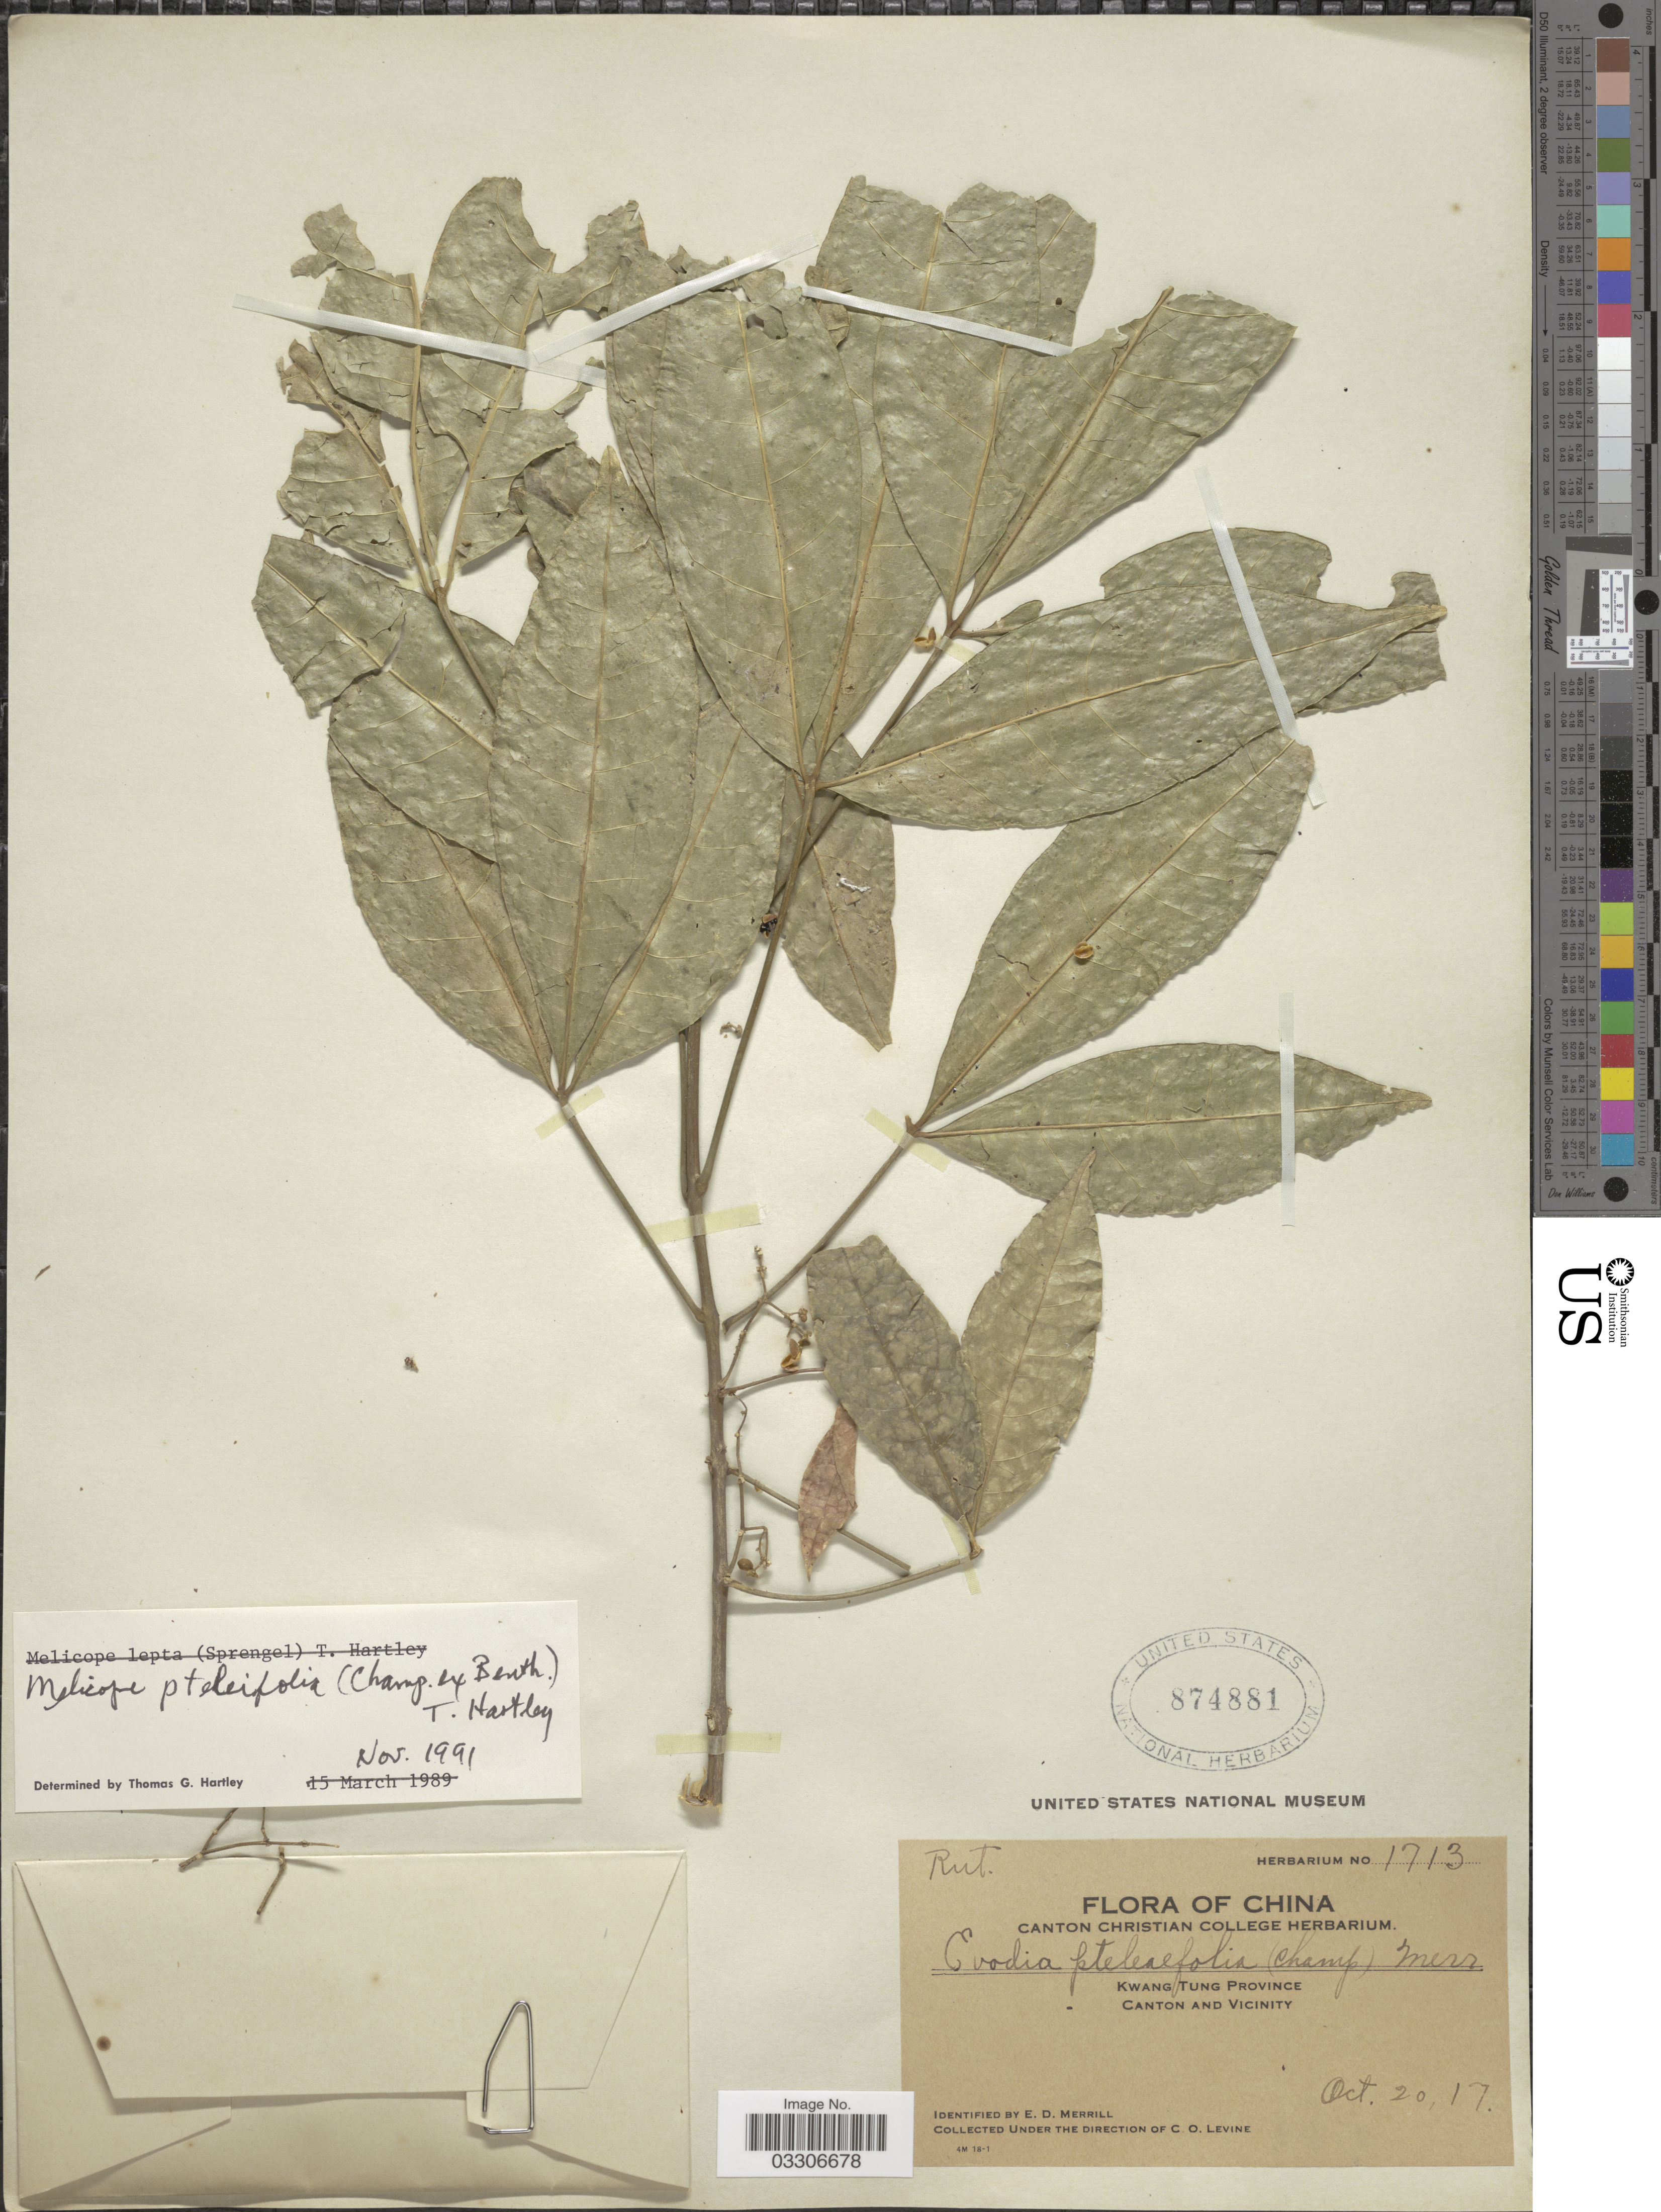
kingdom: Plantae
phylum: Tracheophyta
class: Magnoliopsida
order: Sapindales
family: Rutaceae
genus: Melicope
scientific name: Melicope pteleifolia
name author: (Champ. ex Benth.) T.G. Hartley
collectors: C. O. Levine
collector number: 1713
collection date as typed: Transcribed d/m/y: 20/10/17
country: China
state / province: Guangdong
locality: Kwang Tung Province. Canton and Vicinity.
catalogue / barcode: US 874881